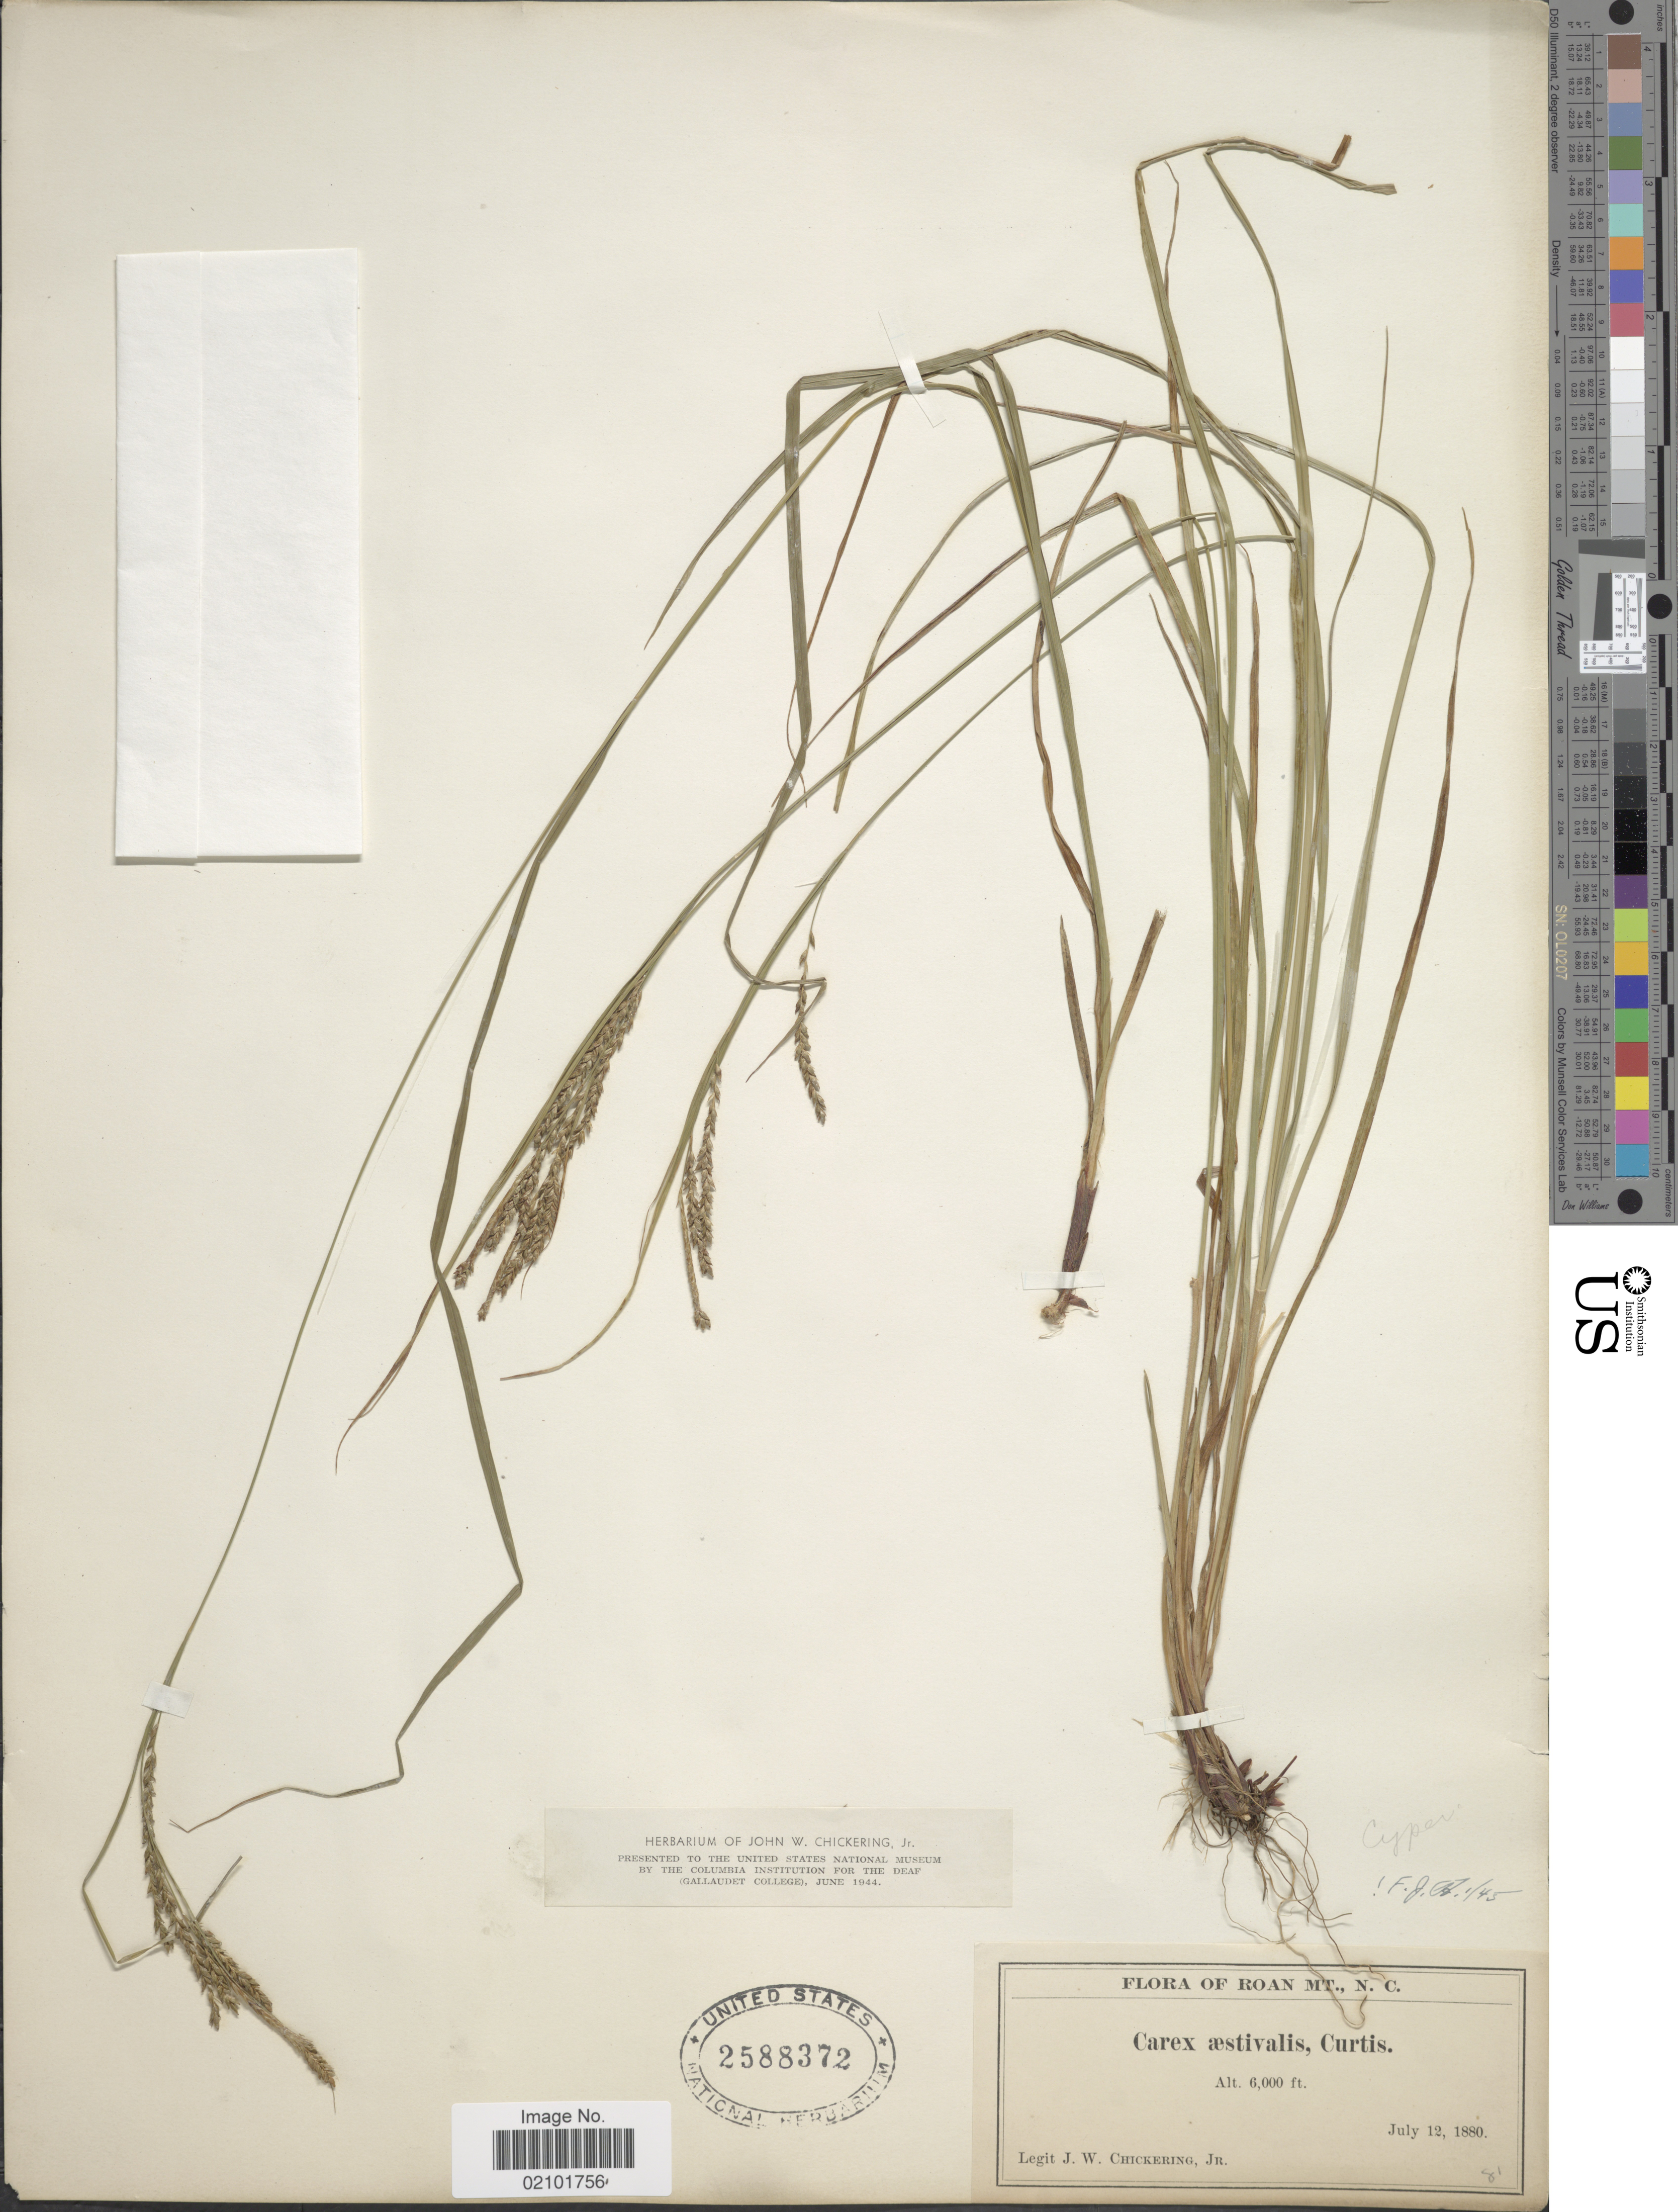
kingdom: Plantae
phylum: Tracheophyta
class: Liliopsida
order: Poales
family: Cyperaceae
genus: Carex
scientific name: Carex aestivalis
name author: M.A. Curtis ex A. Gray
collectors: J. W. Chickering Jr.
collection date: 1880-07-12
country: United States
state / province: North Carolina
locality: Roan Mt.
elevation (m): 1829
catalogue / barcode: US 2588372